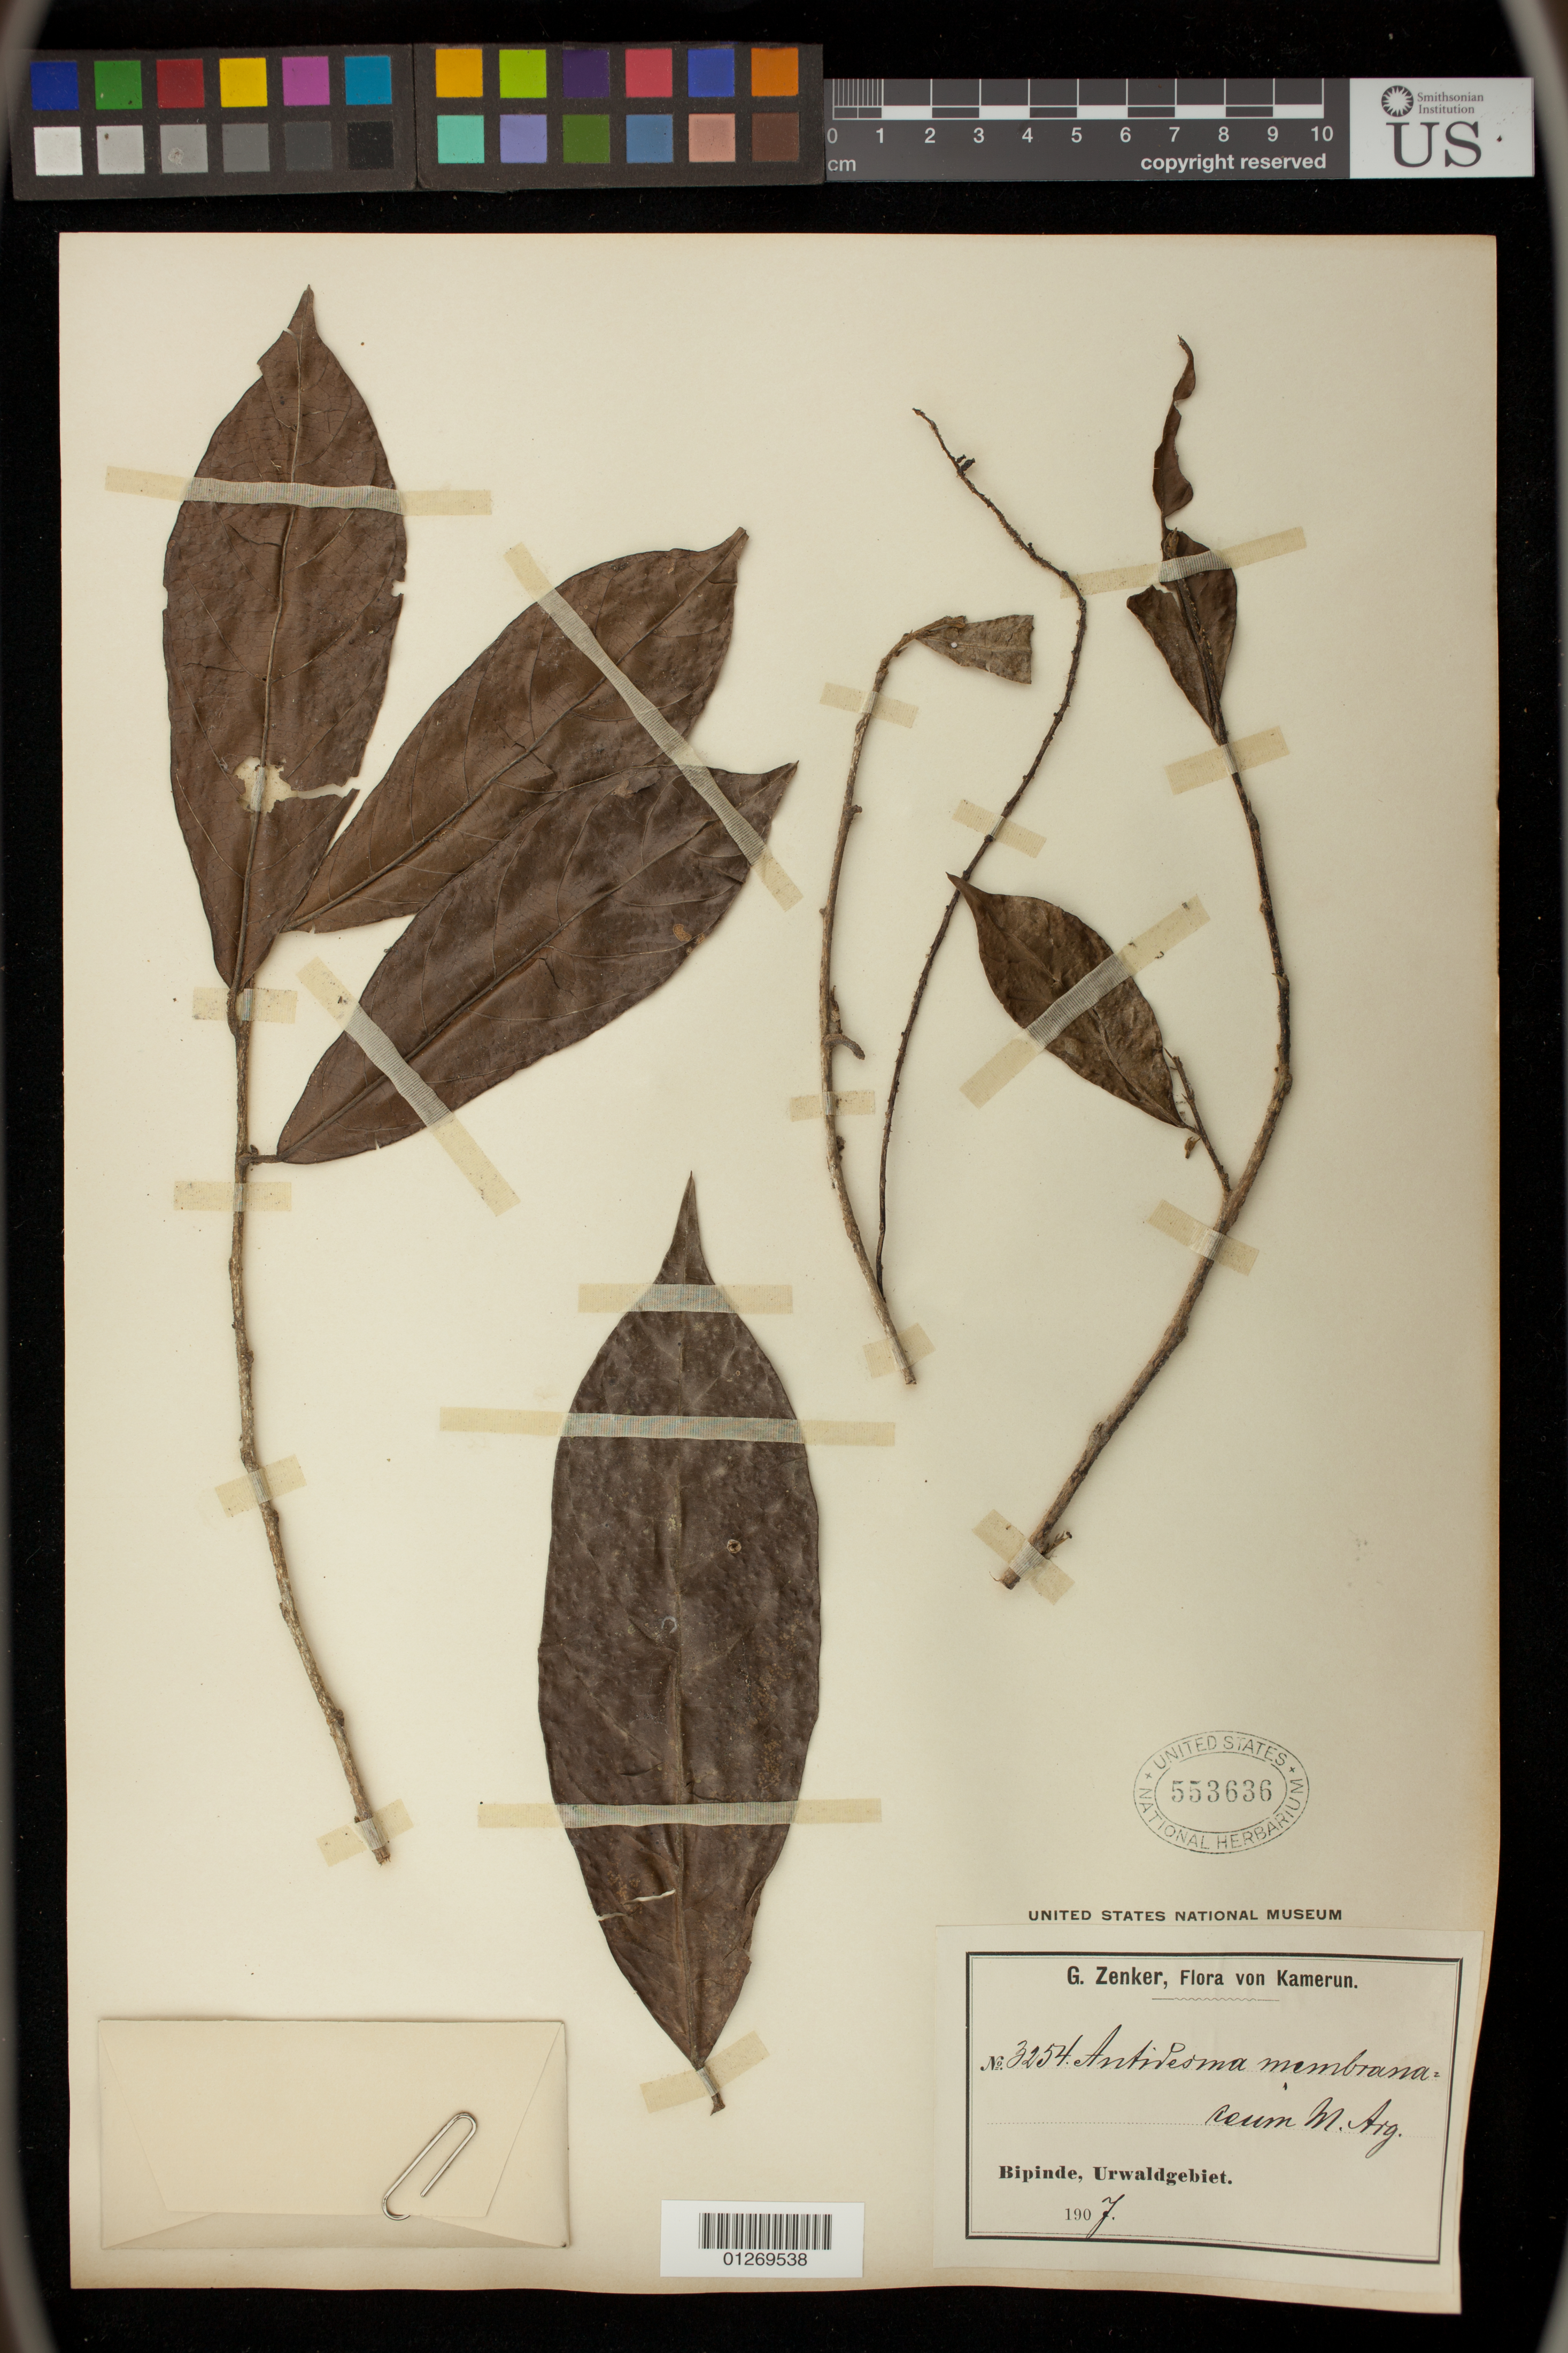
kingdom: Plantae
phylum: Tracheophyta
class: Magnoliopsida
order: Malpighiales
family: Phyllanthaceae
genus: Antidesma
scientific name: Antidesma membranaceum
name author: Müll. Arg.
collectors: G. A. Zenker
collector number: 3254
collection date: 1907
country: Cameroon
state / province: Sud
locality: Bipinde, Urwaldgebiet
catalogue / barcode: US 553636